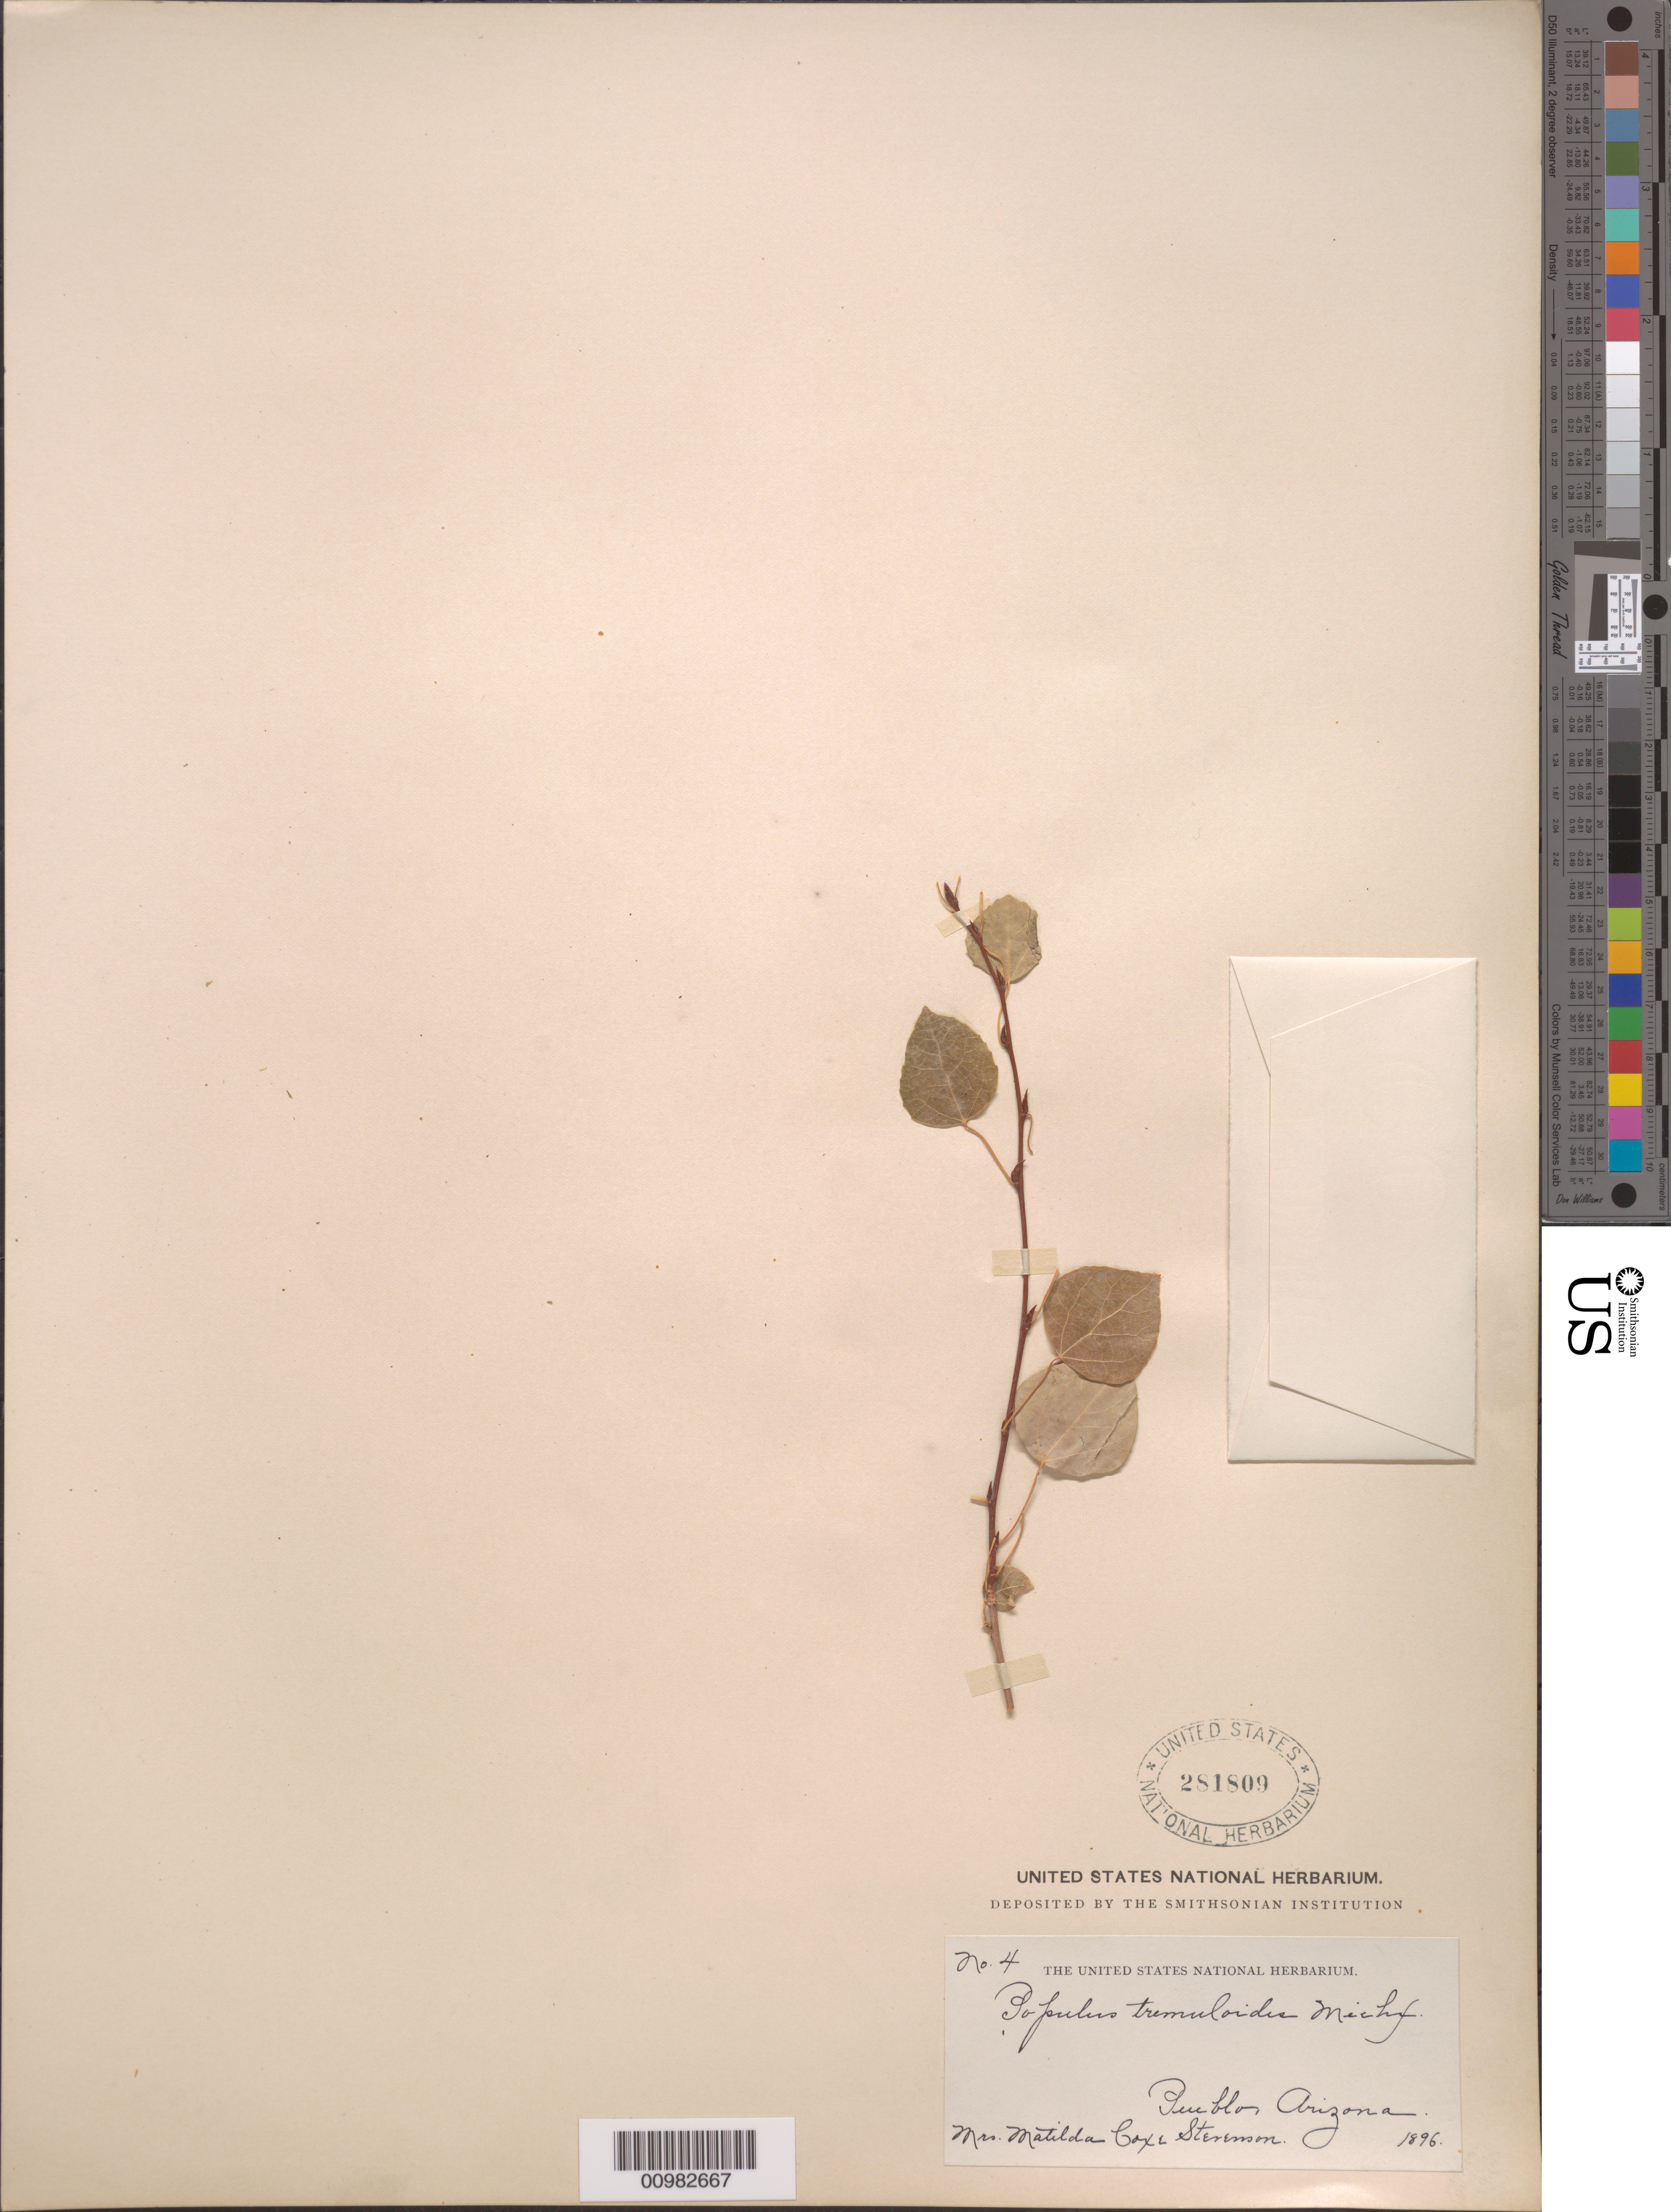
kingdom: Plantae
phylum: Tracheophyta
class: Magnoliopsida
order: Malpighiales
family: Salicaceae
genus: Populus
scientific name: Populus tremuloides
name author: Michx.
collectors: M. Stevenson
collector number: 4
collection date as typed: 1896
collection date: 1896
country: United States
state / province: Arizona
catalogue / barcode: US 281809